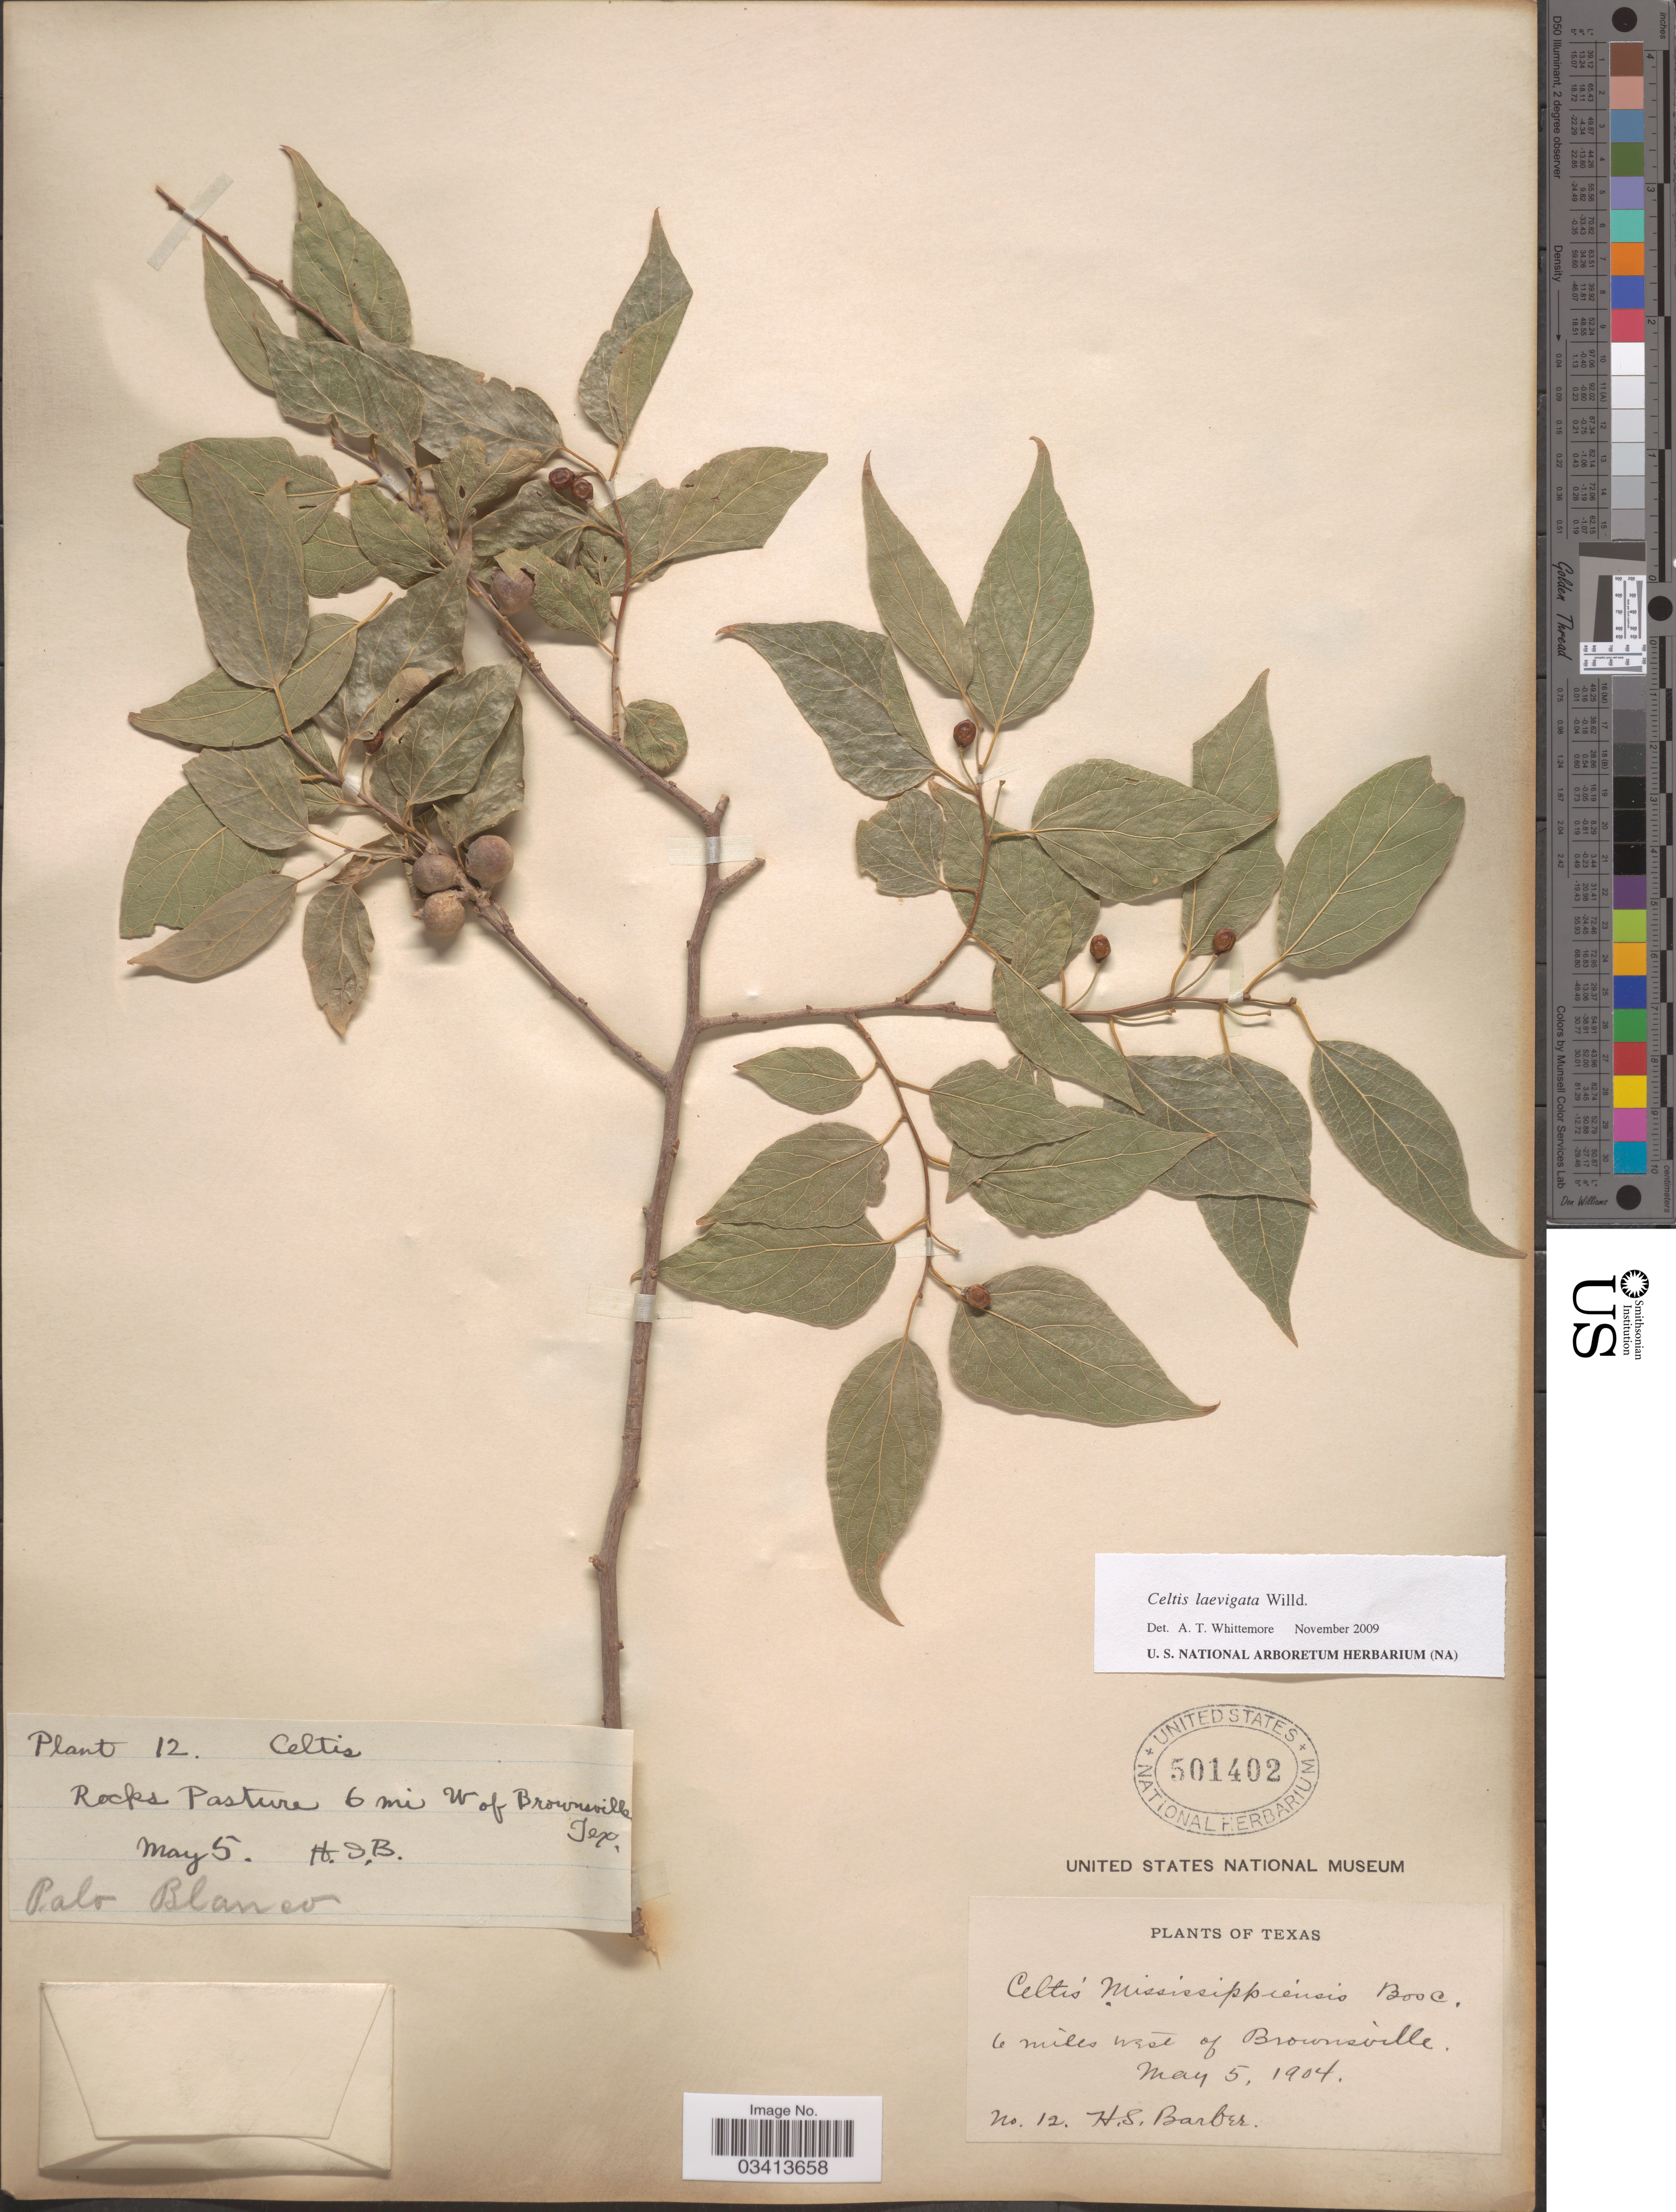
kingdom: Plantae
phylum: Tracheophyta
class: Magnoliopsida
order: Rosales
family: Cannabaceae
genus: Celtis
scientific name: Celtis laevigata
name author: Willd.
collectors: H. Barber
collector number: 12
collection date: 1904-05-05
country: United States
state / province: Texas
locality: Rocks Pasture 6 miles West of Brownsville. Palo Blanco.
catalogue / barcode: US 501402